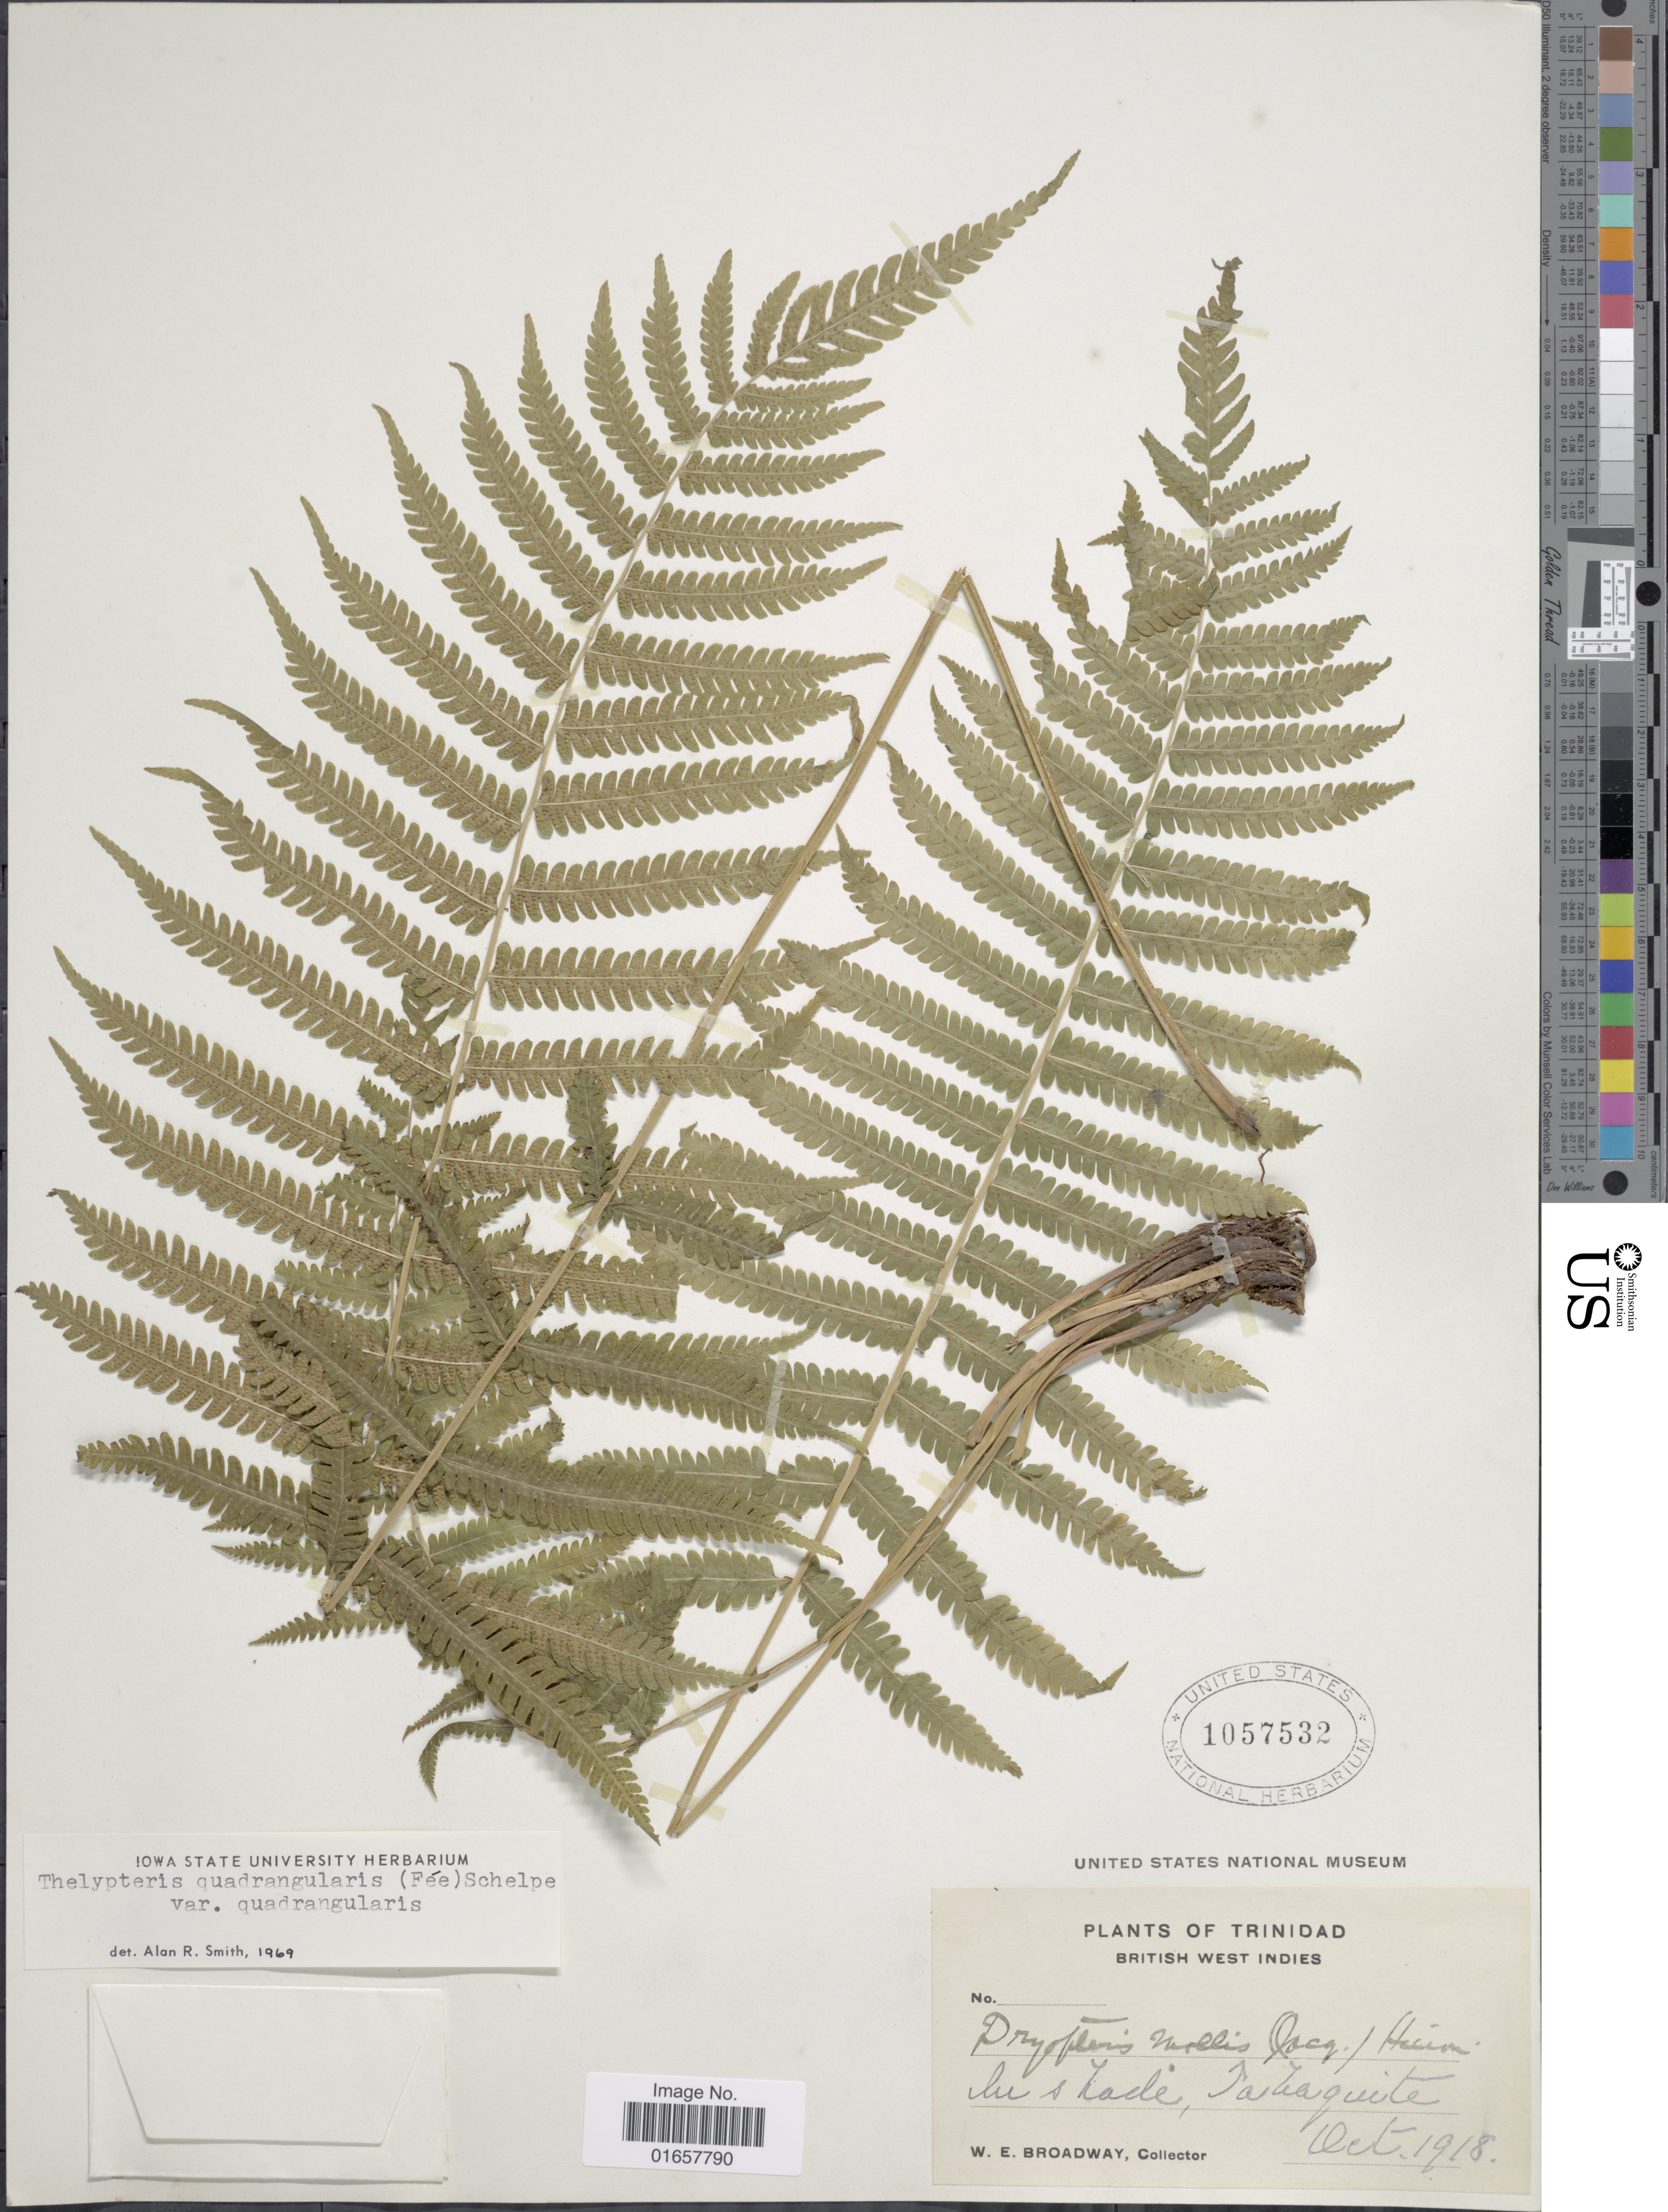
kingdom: Plantae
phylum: Tracheophyta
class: Polypodiopsida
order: Polypodiales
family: Thelypteridaceae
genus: Christella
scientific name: Christella hispidula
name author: (Decne.) Holttum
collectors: W. E. Broadway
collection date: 1918-10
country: Trinidad and Tobago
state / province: Trinidad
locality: British West Indies, Tabaquite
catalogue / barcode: US 1057532